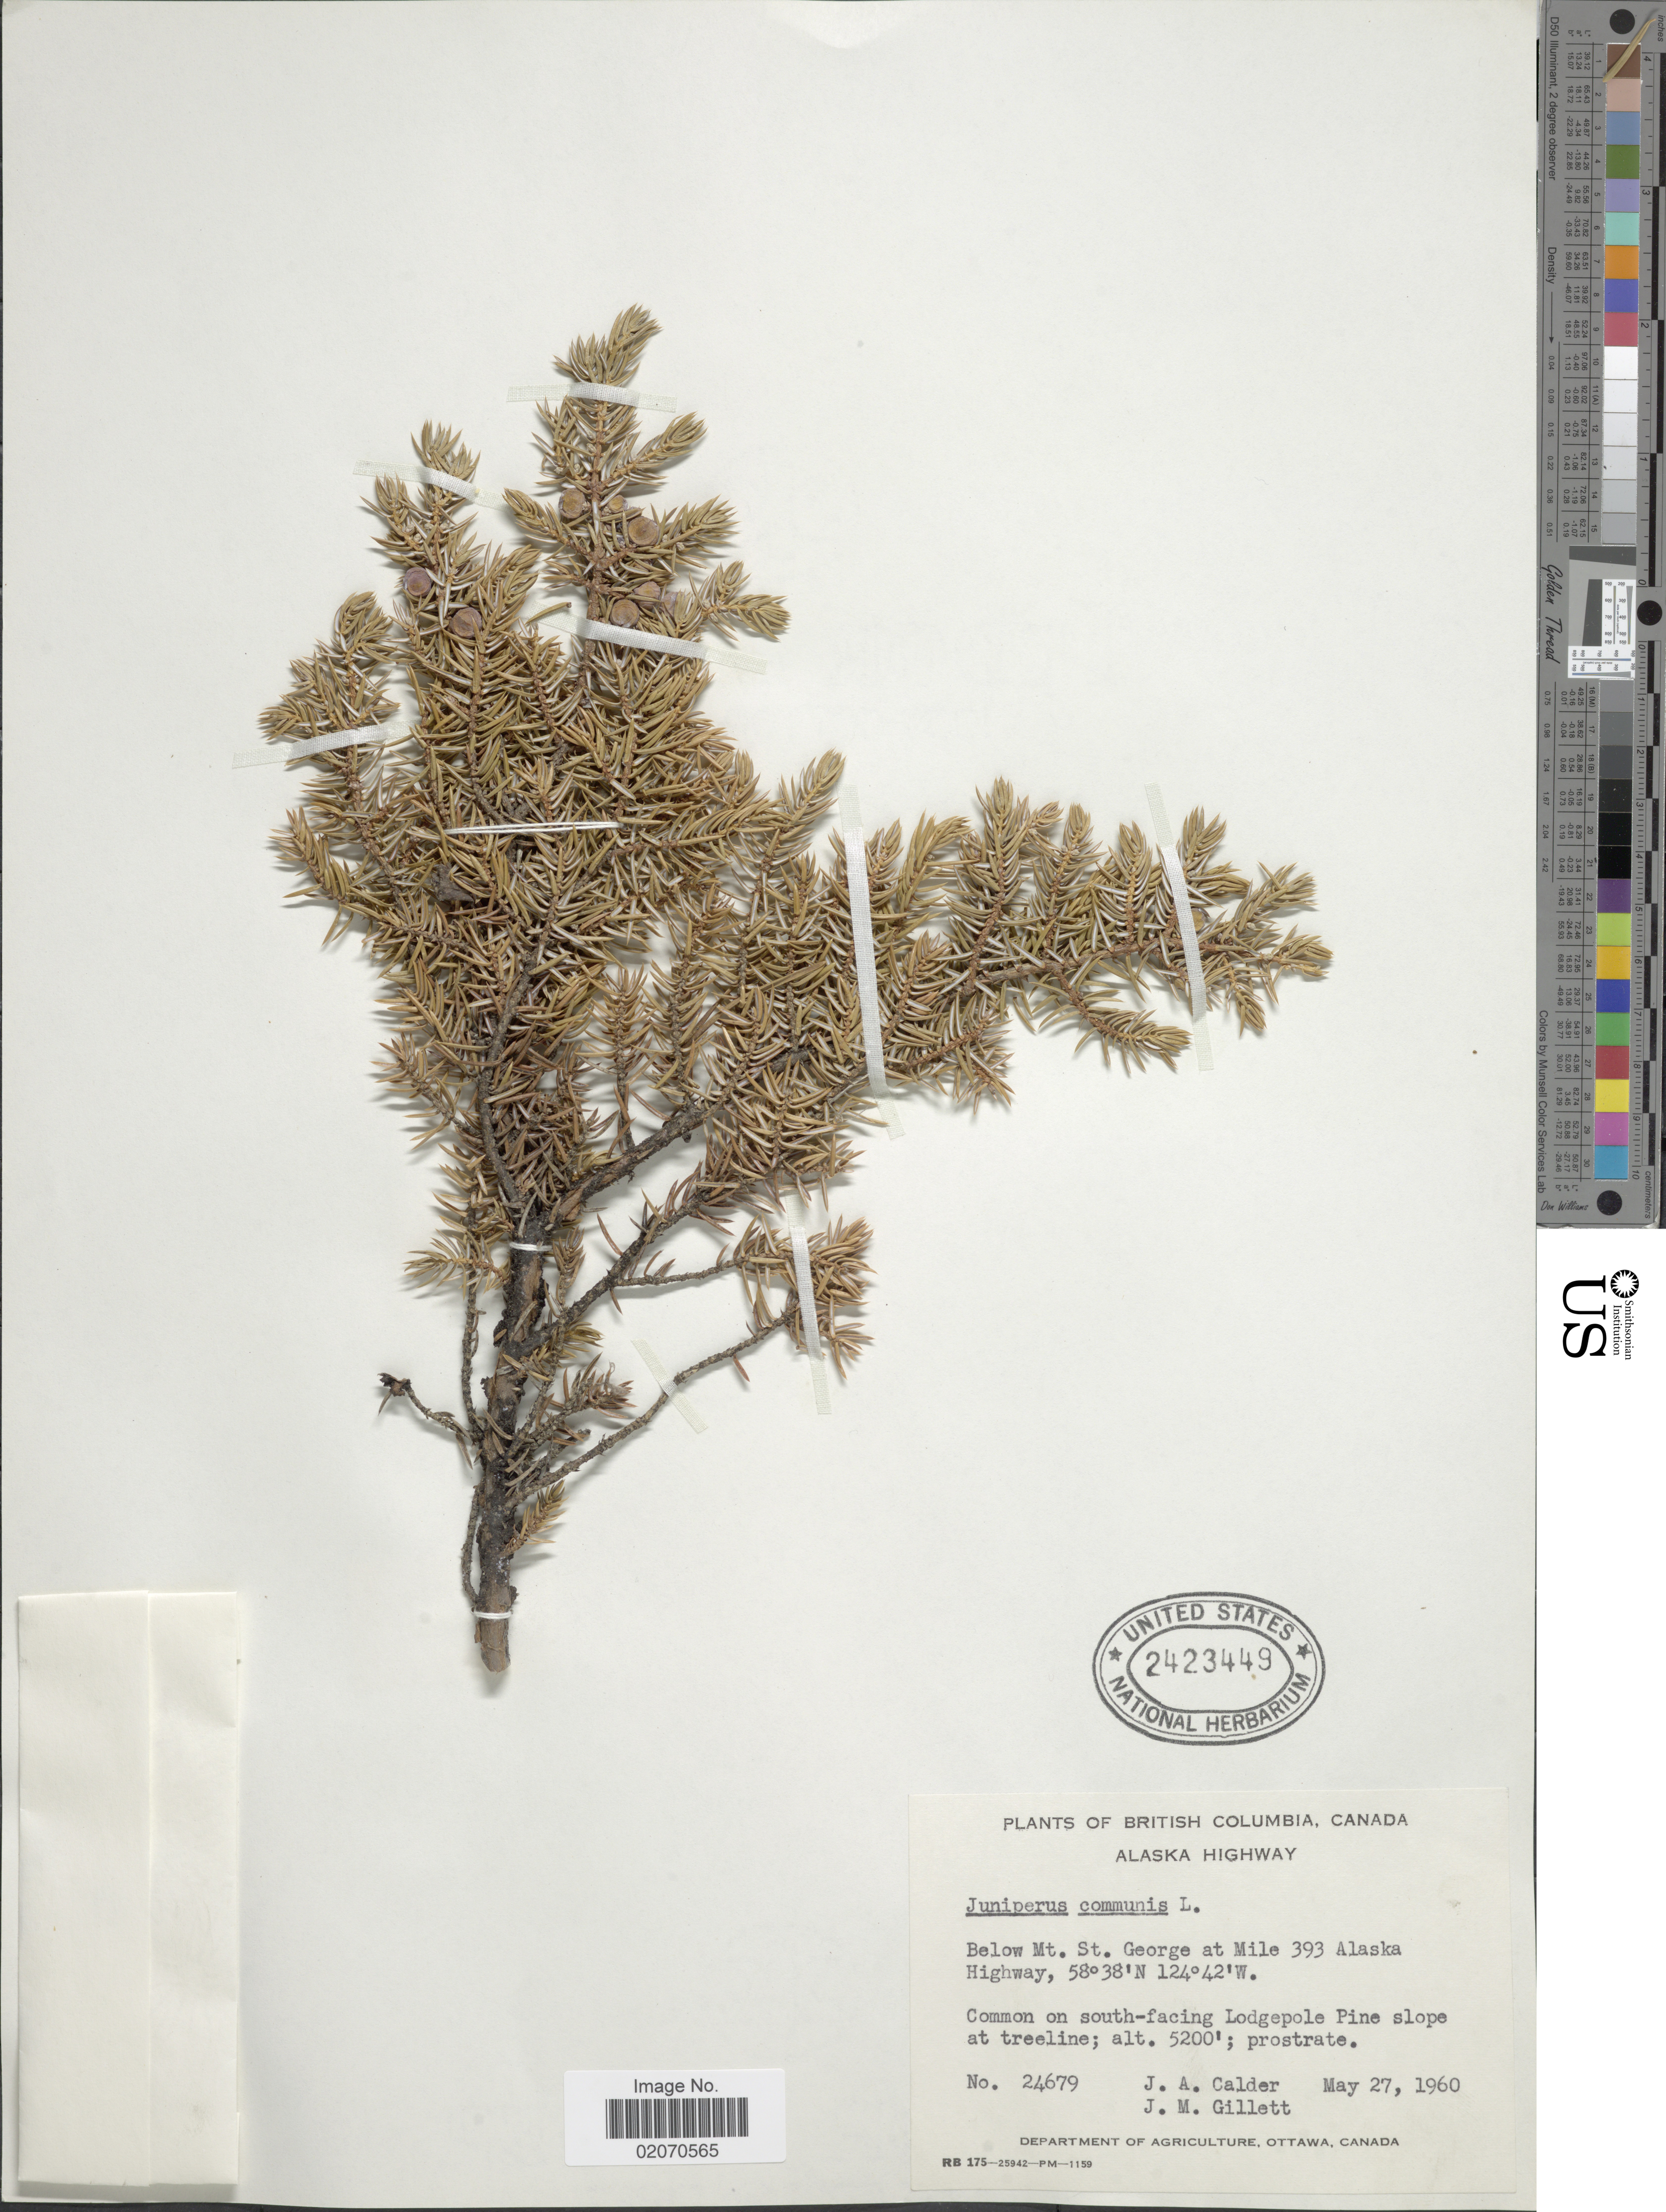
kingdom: Plantae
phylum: Tracheophyta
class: Pinopsida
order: Pinales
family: Cupressaceae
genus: Juniperus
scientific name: Juniperus communis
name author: L.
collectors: J. A. Calder & J. M. Gillett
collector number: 24679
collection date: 1960-05-27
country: Canada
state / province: British Columbia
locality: Alaska Highway, Below Mt. St. Geoge at Mile 393 Alaska Highway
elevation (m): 1585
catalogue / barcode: US 2423449